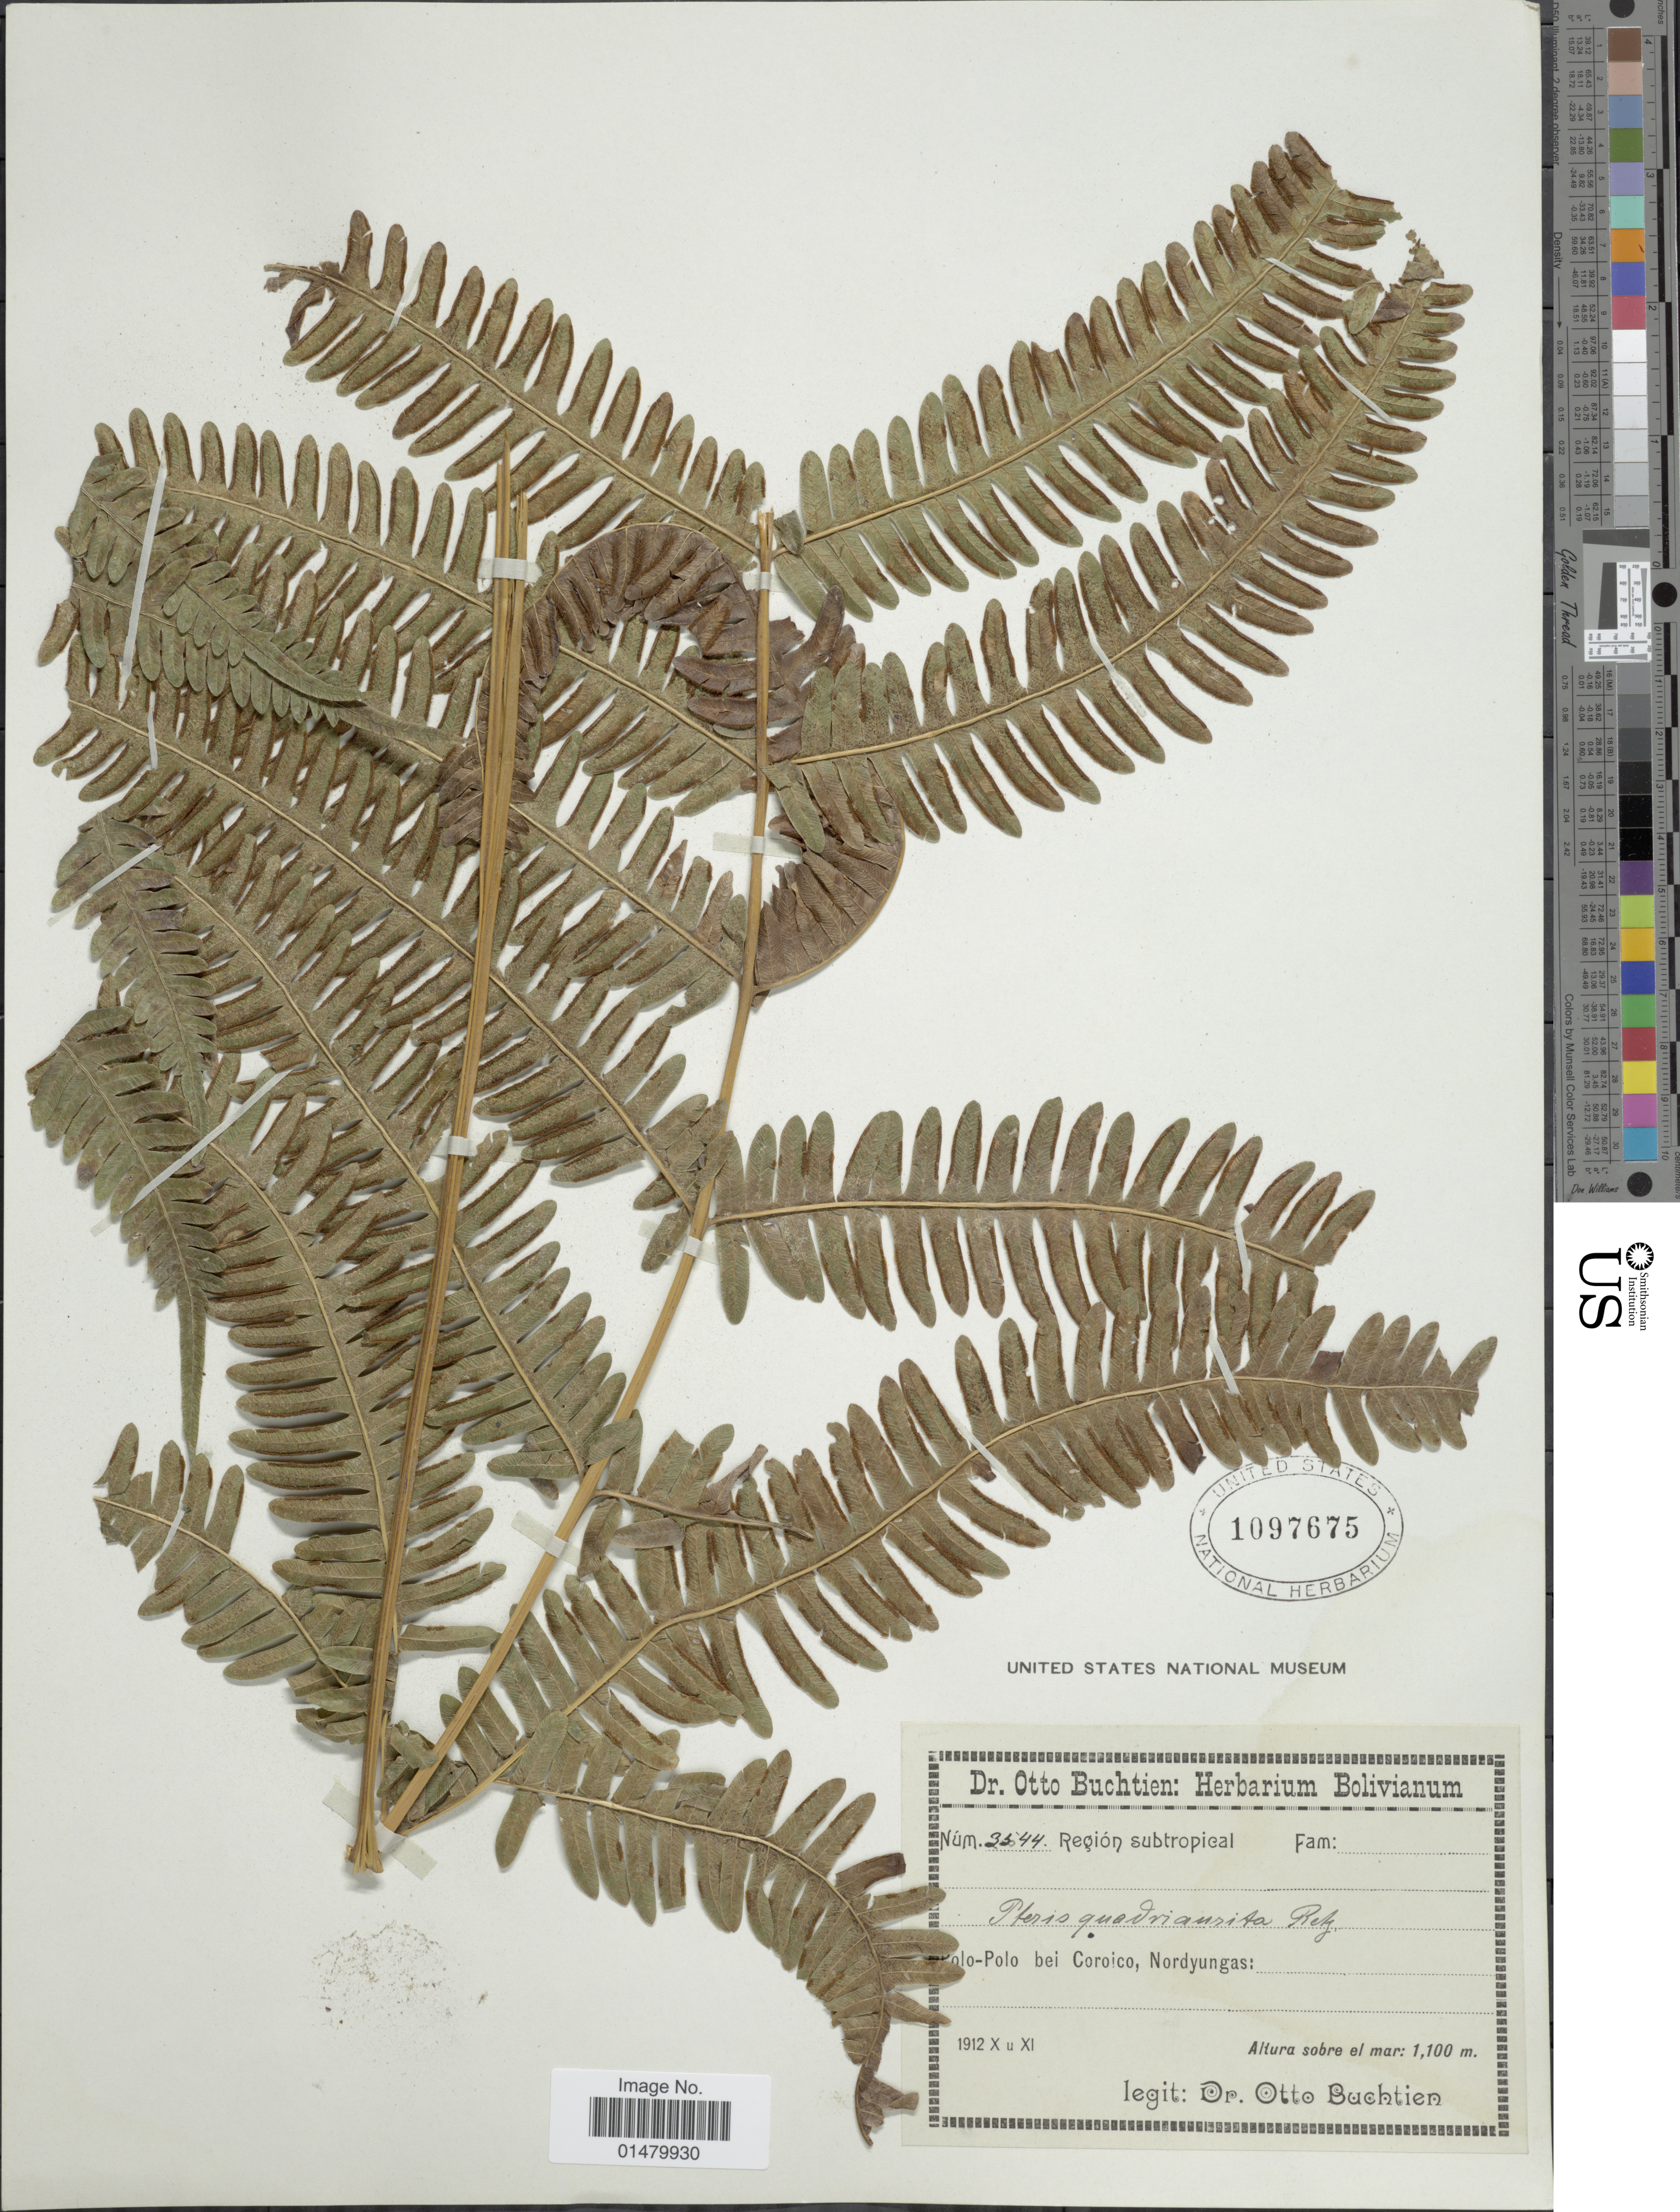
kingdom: Plantae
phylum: Tracheophyta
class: Polypodiopsida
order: Polypodiales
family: Pteridaceae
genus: Pteris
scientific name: Pteris quadriaurita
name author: Retz.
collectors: O. Buchtien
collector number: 2544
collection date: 1912-10/1912-11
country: Bolivia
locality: Polo-Polo bei Coroico, Nordyungas.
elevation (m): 1100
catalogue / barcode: US 1097675